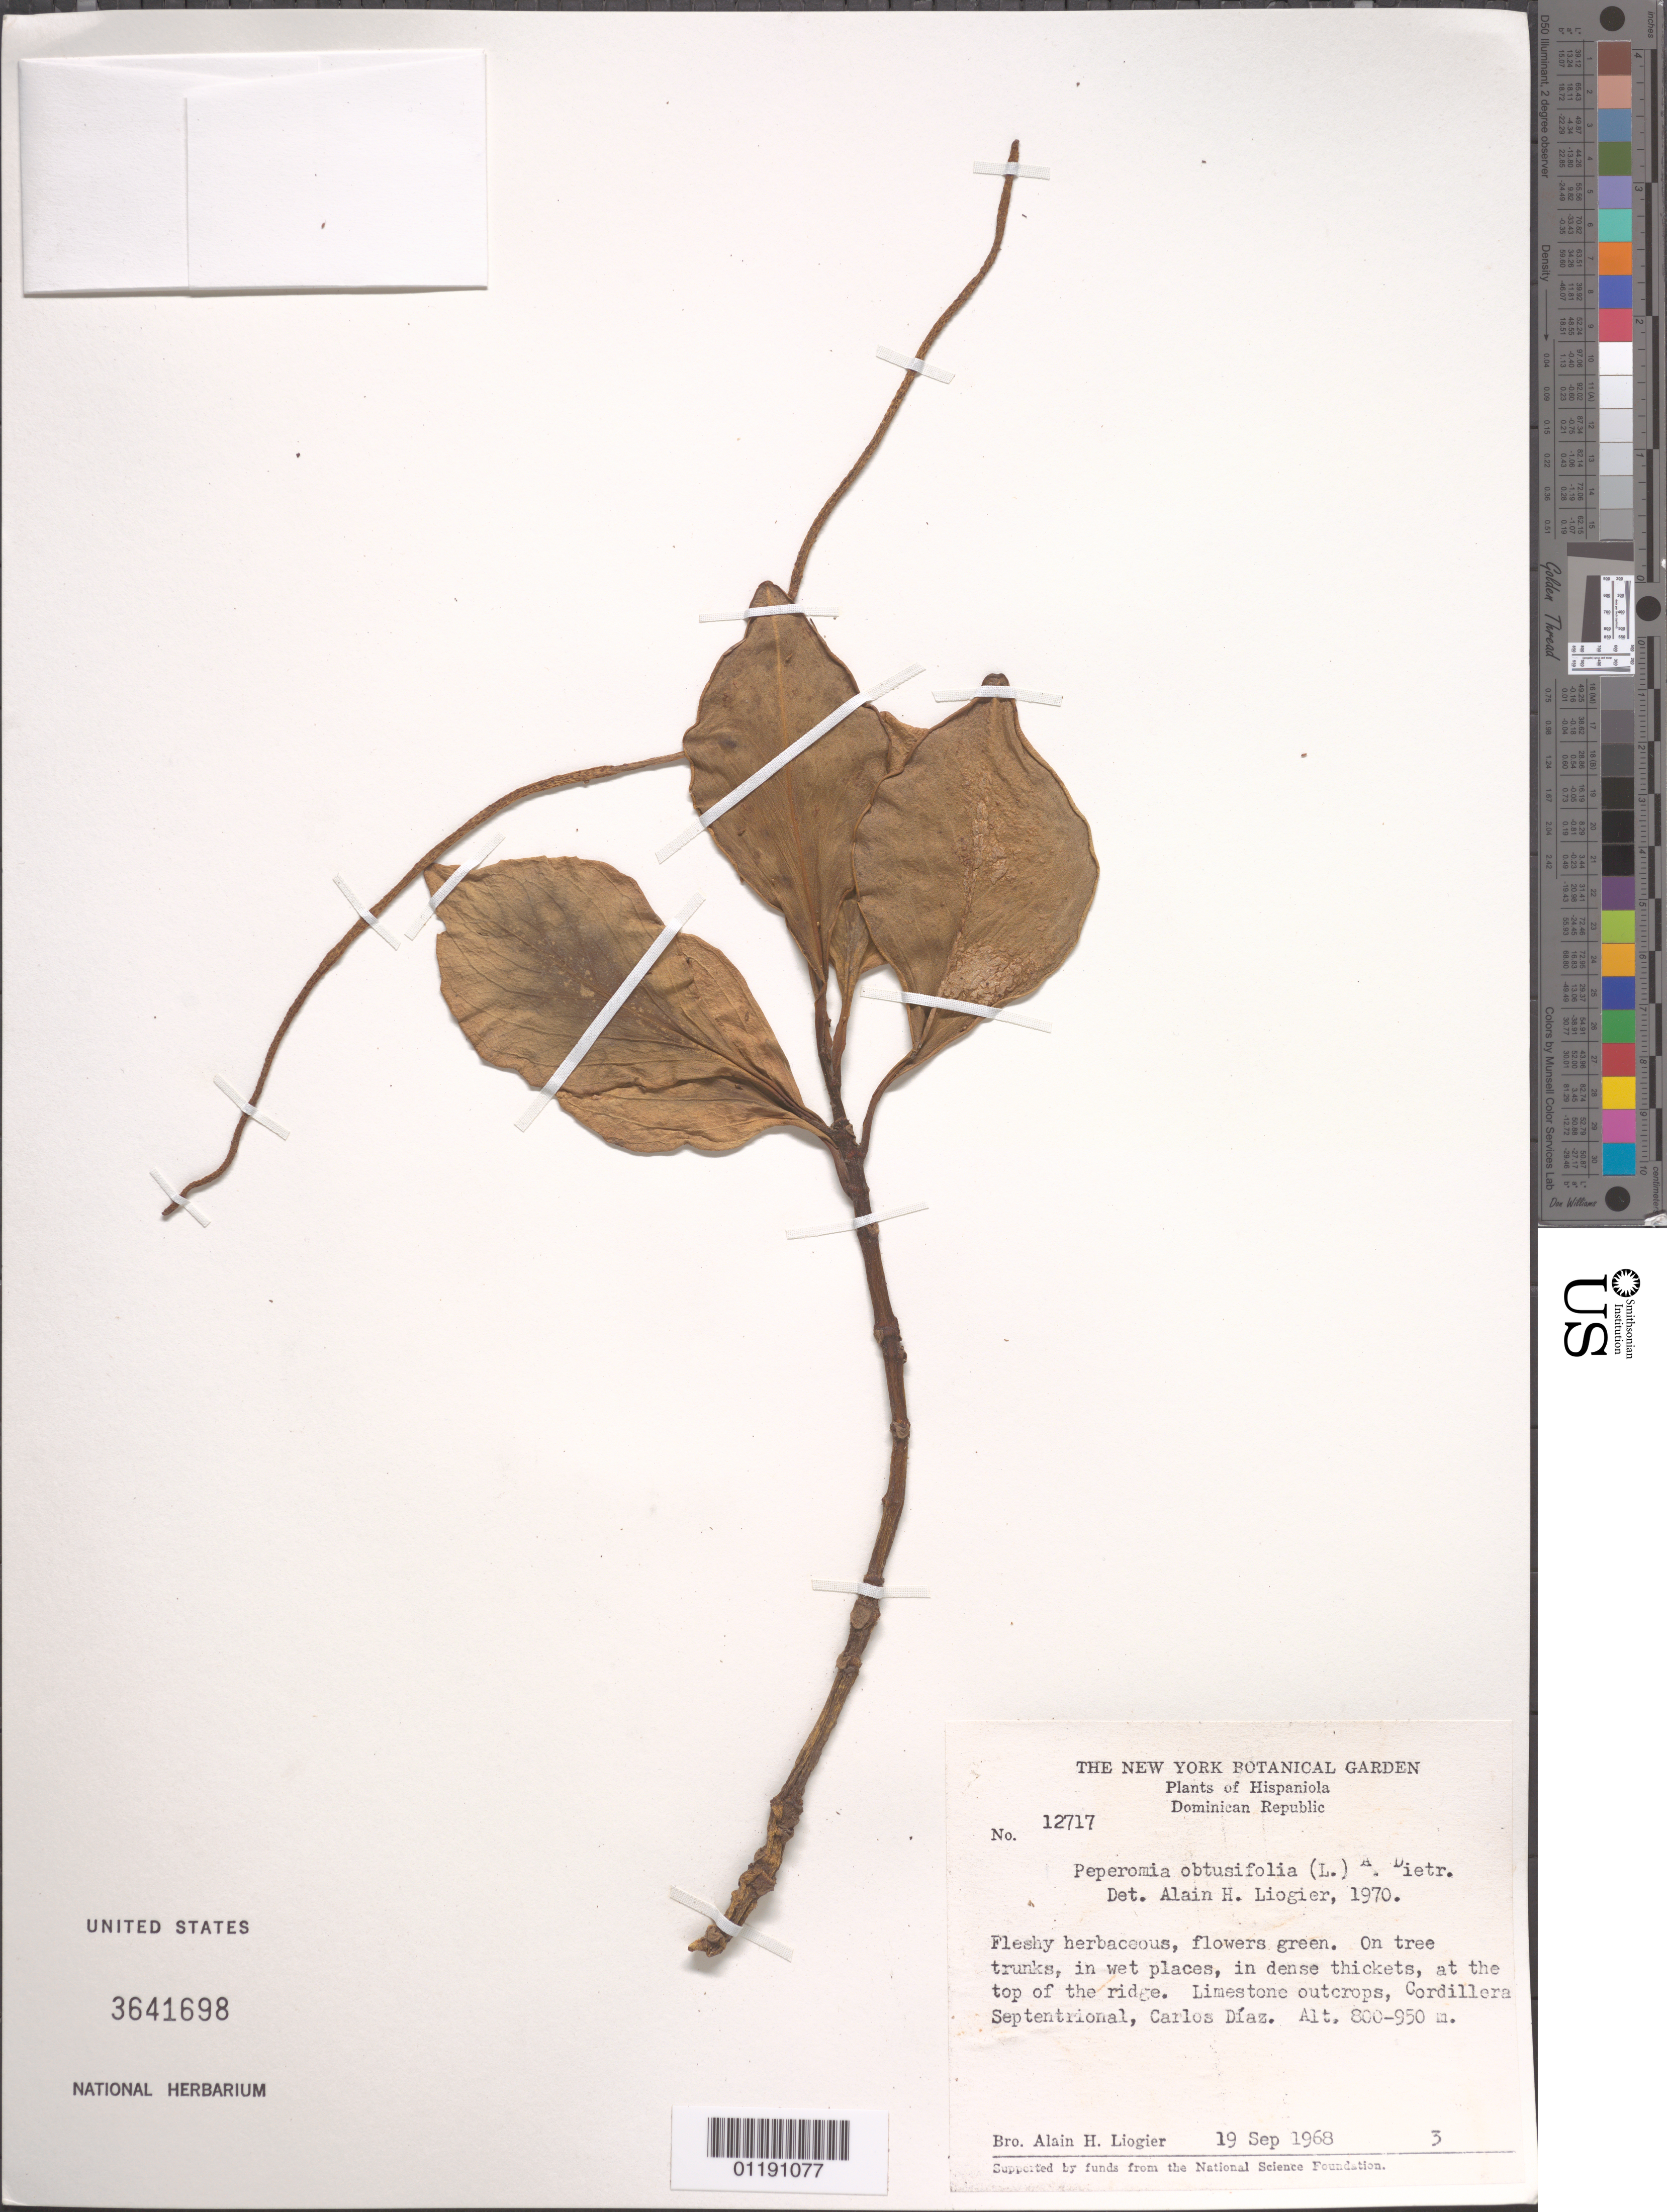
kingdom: Plantae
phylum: Tracheophyta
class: Magnoliopsida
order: Piperales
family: Piperaceae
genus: Peperomia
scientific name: Peperomia obtusifolia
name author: (L.) A. Dietr.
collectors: A. H. Liogier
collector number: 12717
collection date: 1968-09-19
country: Dominican Republic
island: Hispaniola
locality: Cordillera Septentional, Carlos Díaz.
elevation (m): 800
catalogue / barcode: US 3641698